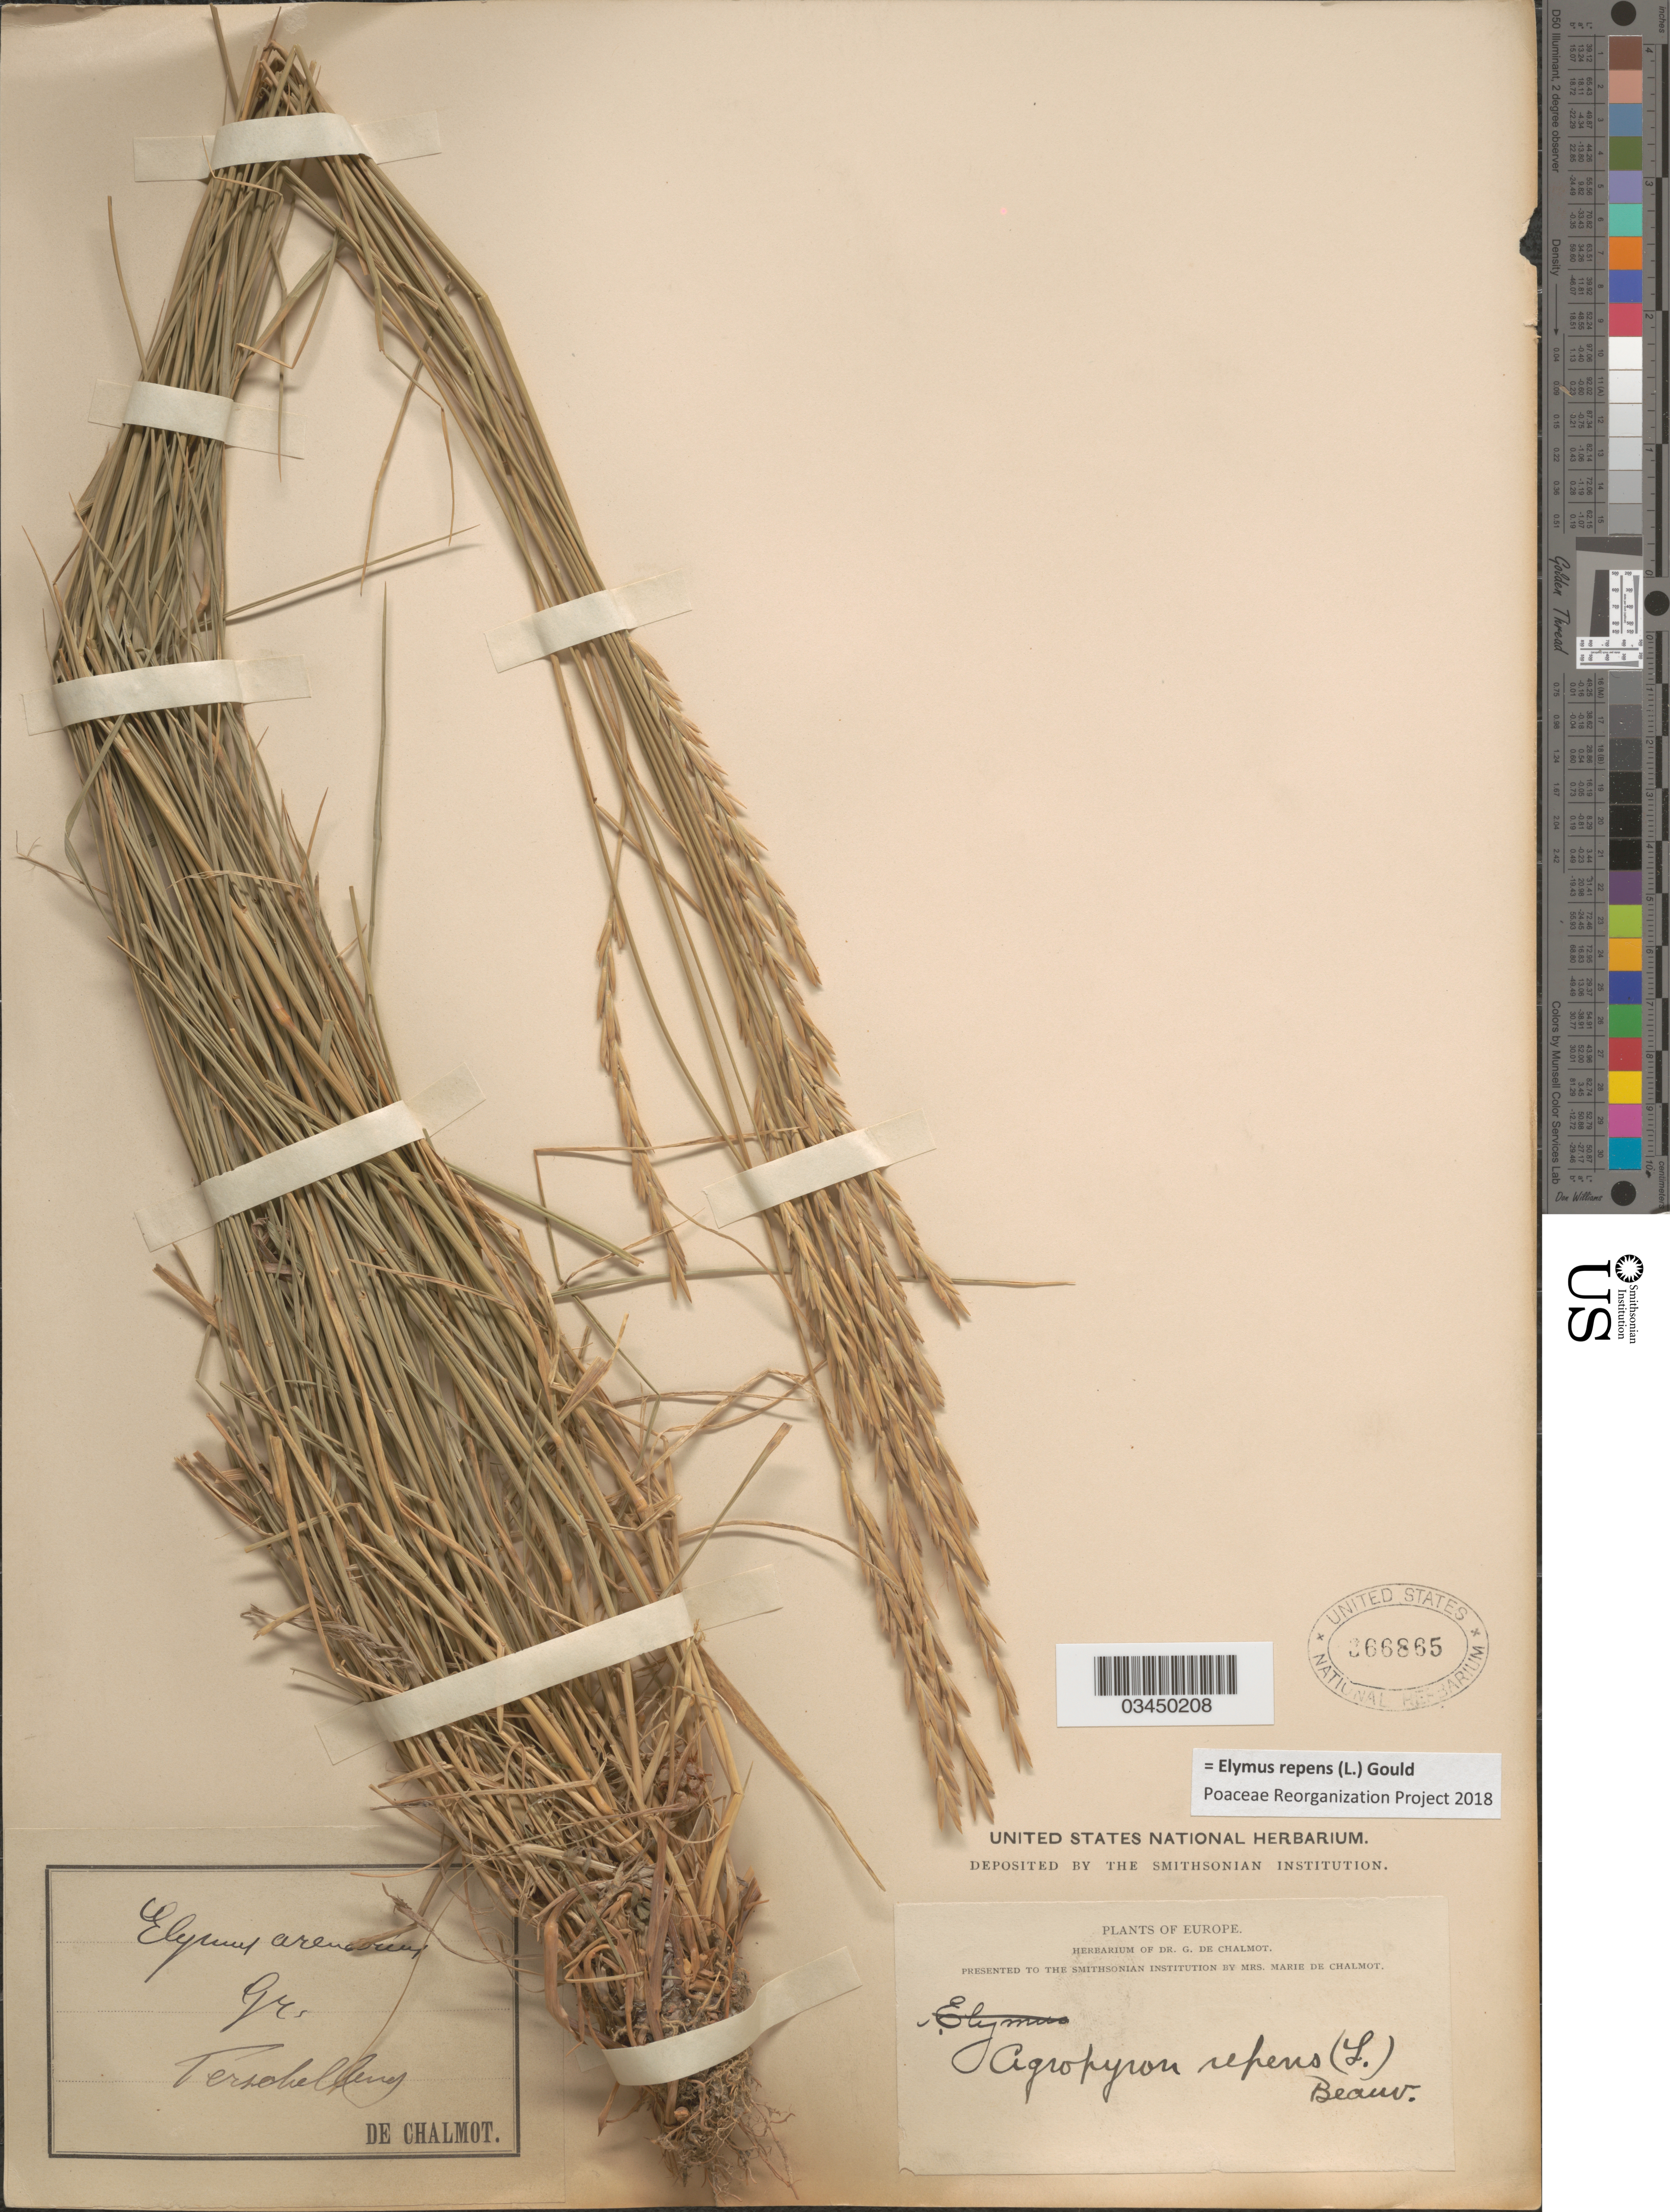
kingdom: Plantae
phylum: Tracheophyta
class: Liliopsida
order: Poales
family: Poaceae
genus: Elymus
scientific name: Elymus repens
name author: (L.) Gould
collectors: G. de Chalmot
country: Netherlands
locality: Gr. Terschelling. Europe.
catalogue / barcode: US 366865